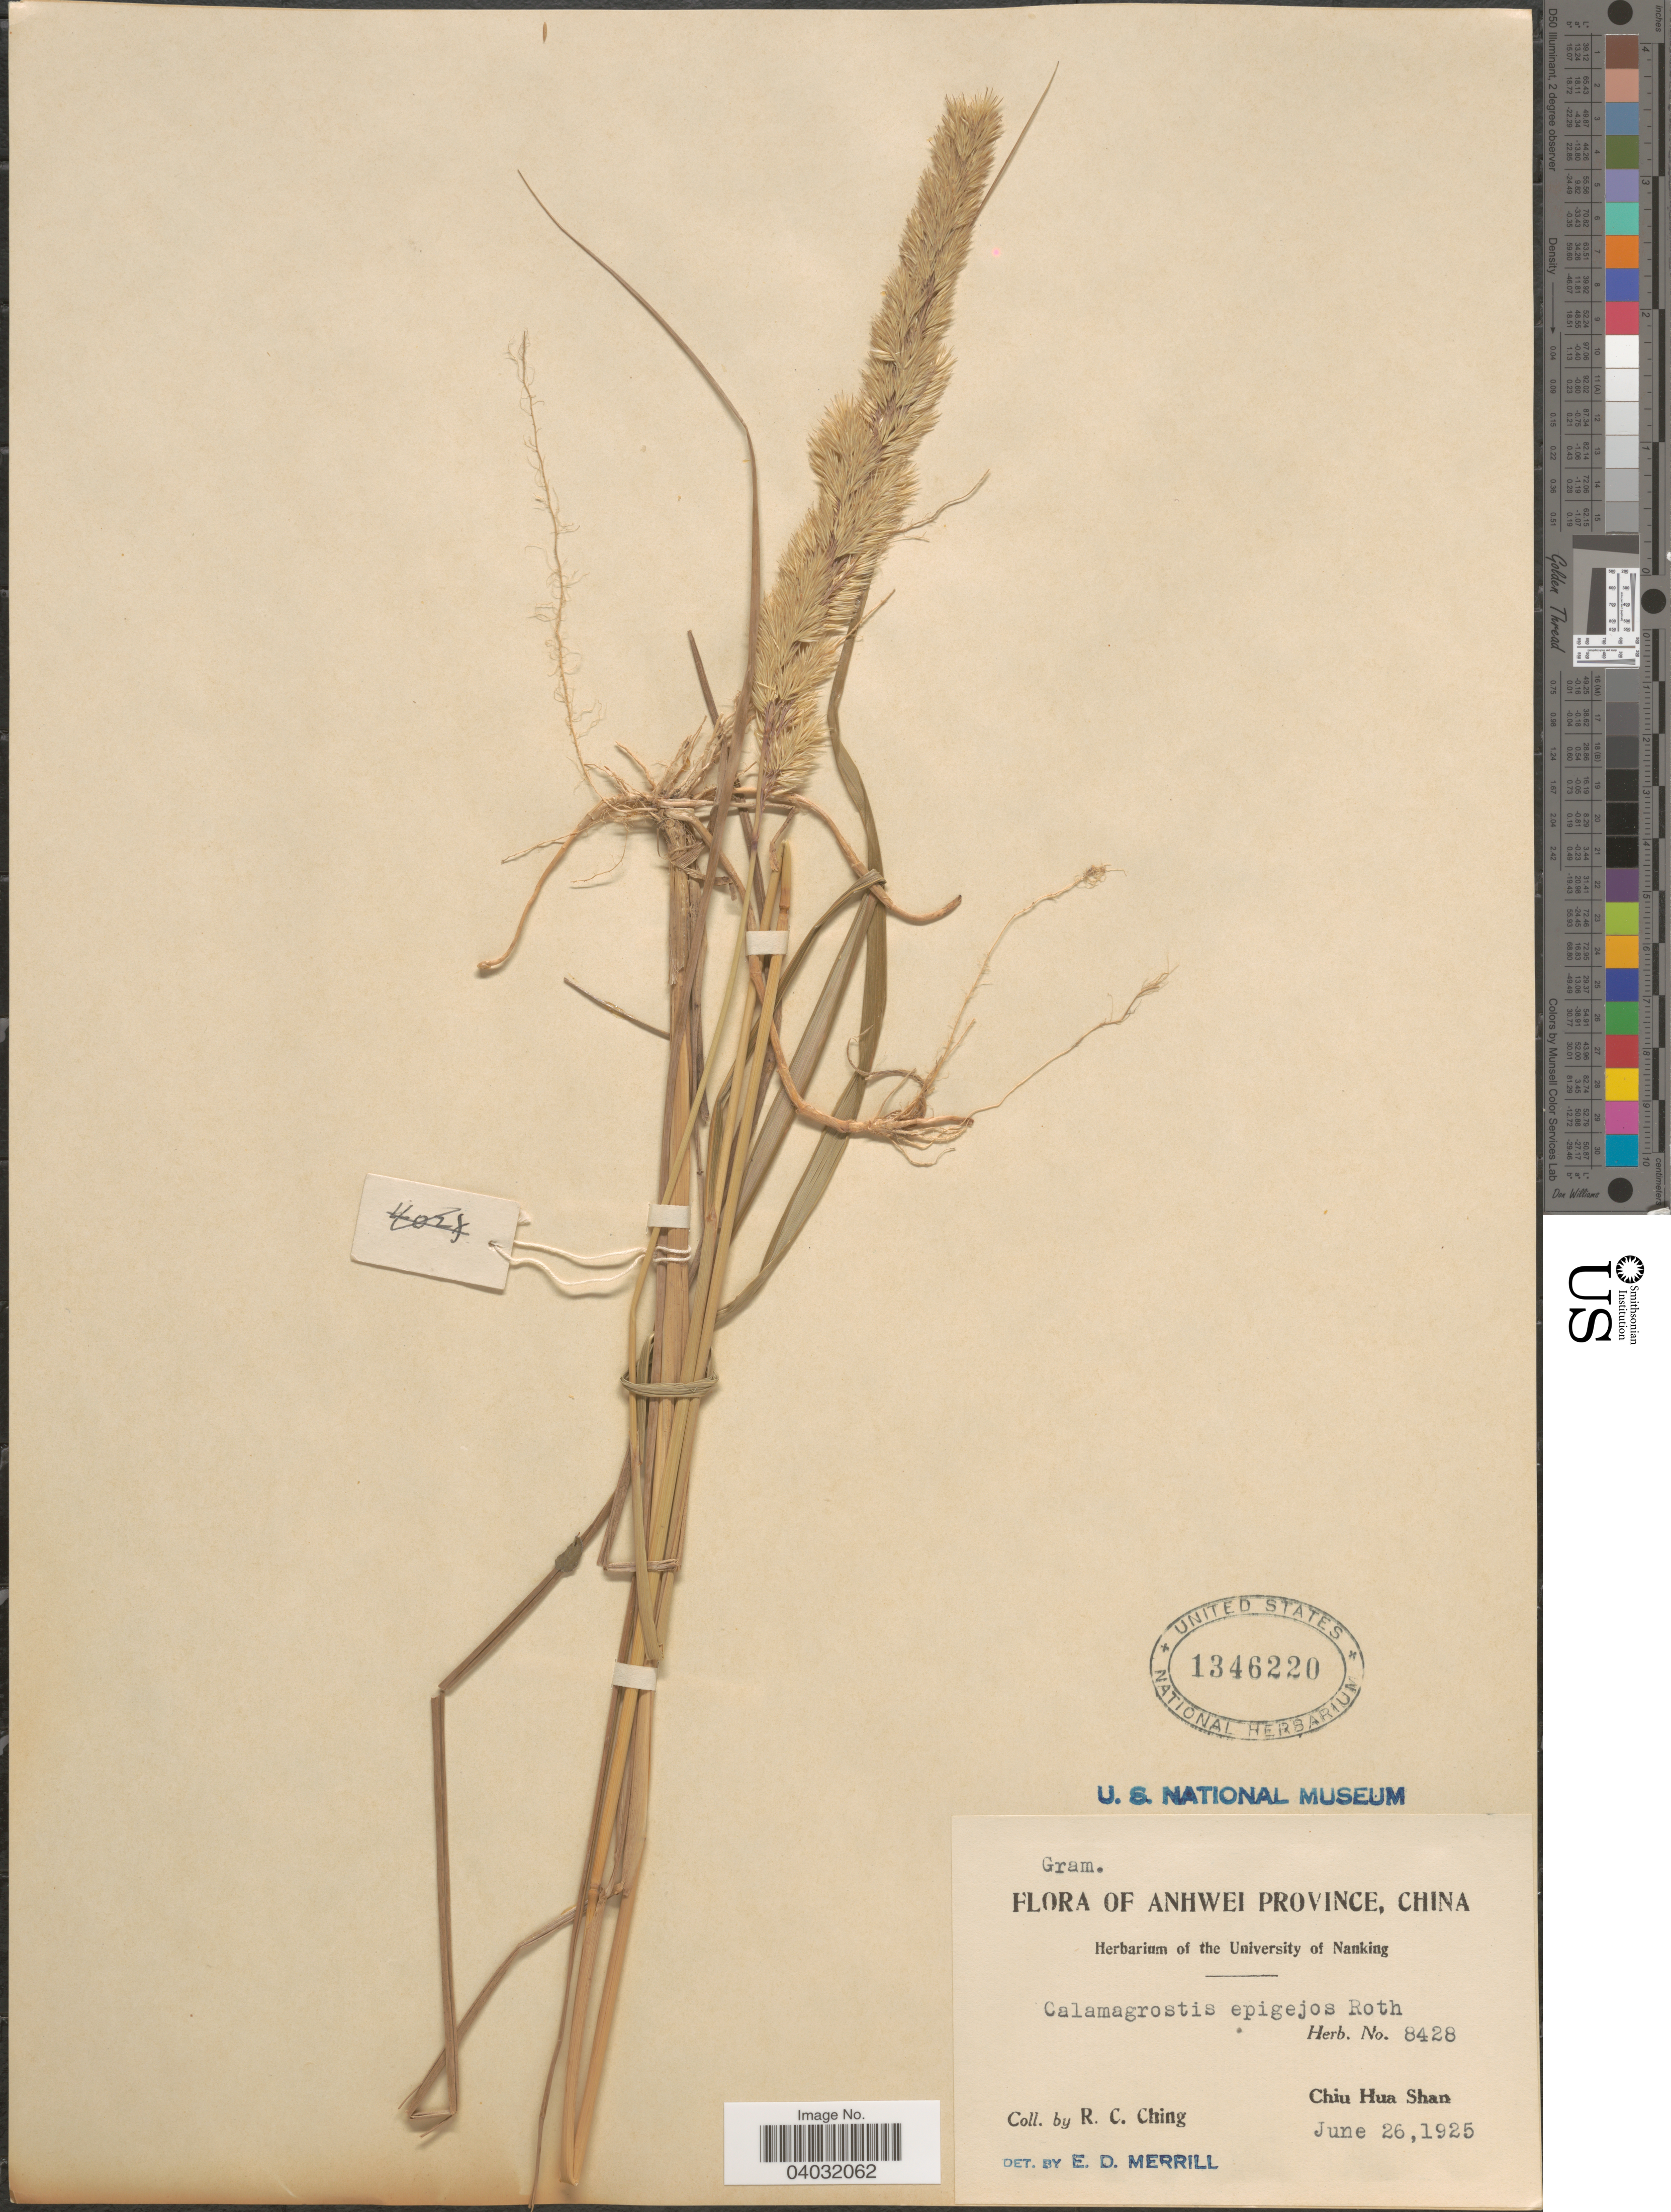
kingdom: Plantae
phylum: Tracheophyta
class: Liliopsida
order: Poales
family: Poaceae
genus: Calamagrostis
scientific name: Calamagrostis epigeios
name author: (L.) Roth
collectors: R. C. Ching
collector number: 8428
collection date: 1925-06-26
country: China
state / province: Anhui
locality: Anhwei Province. Chiu Hua Shan.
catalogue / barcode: US 1346220